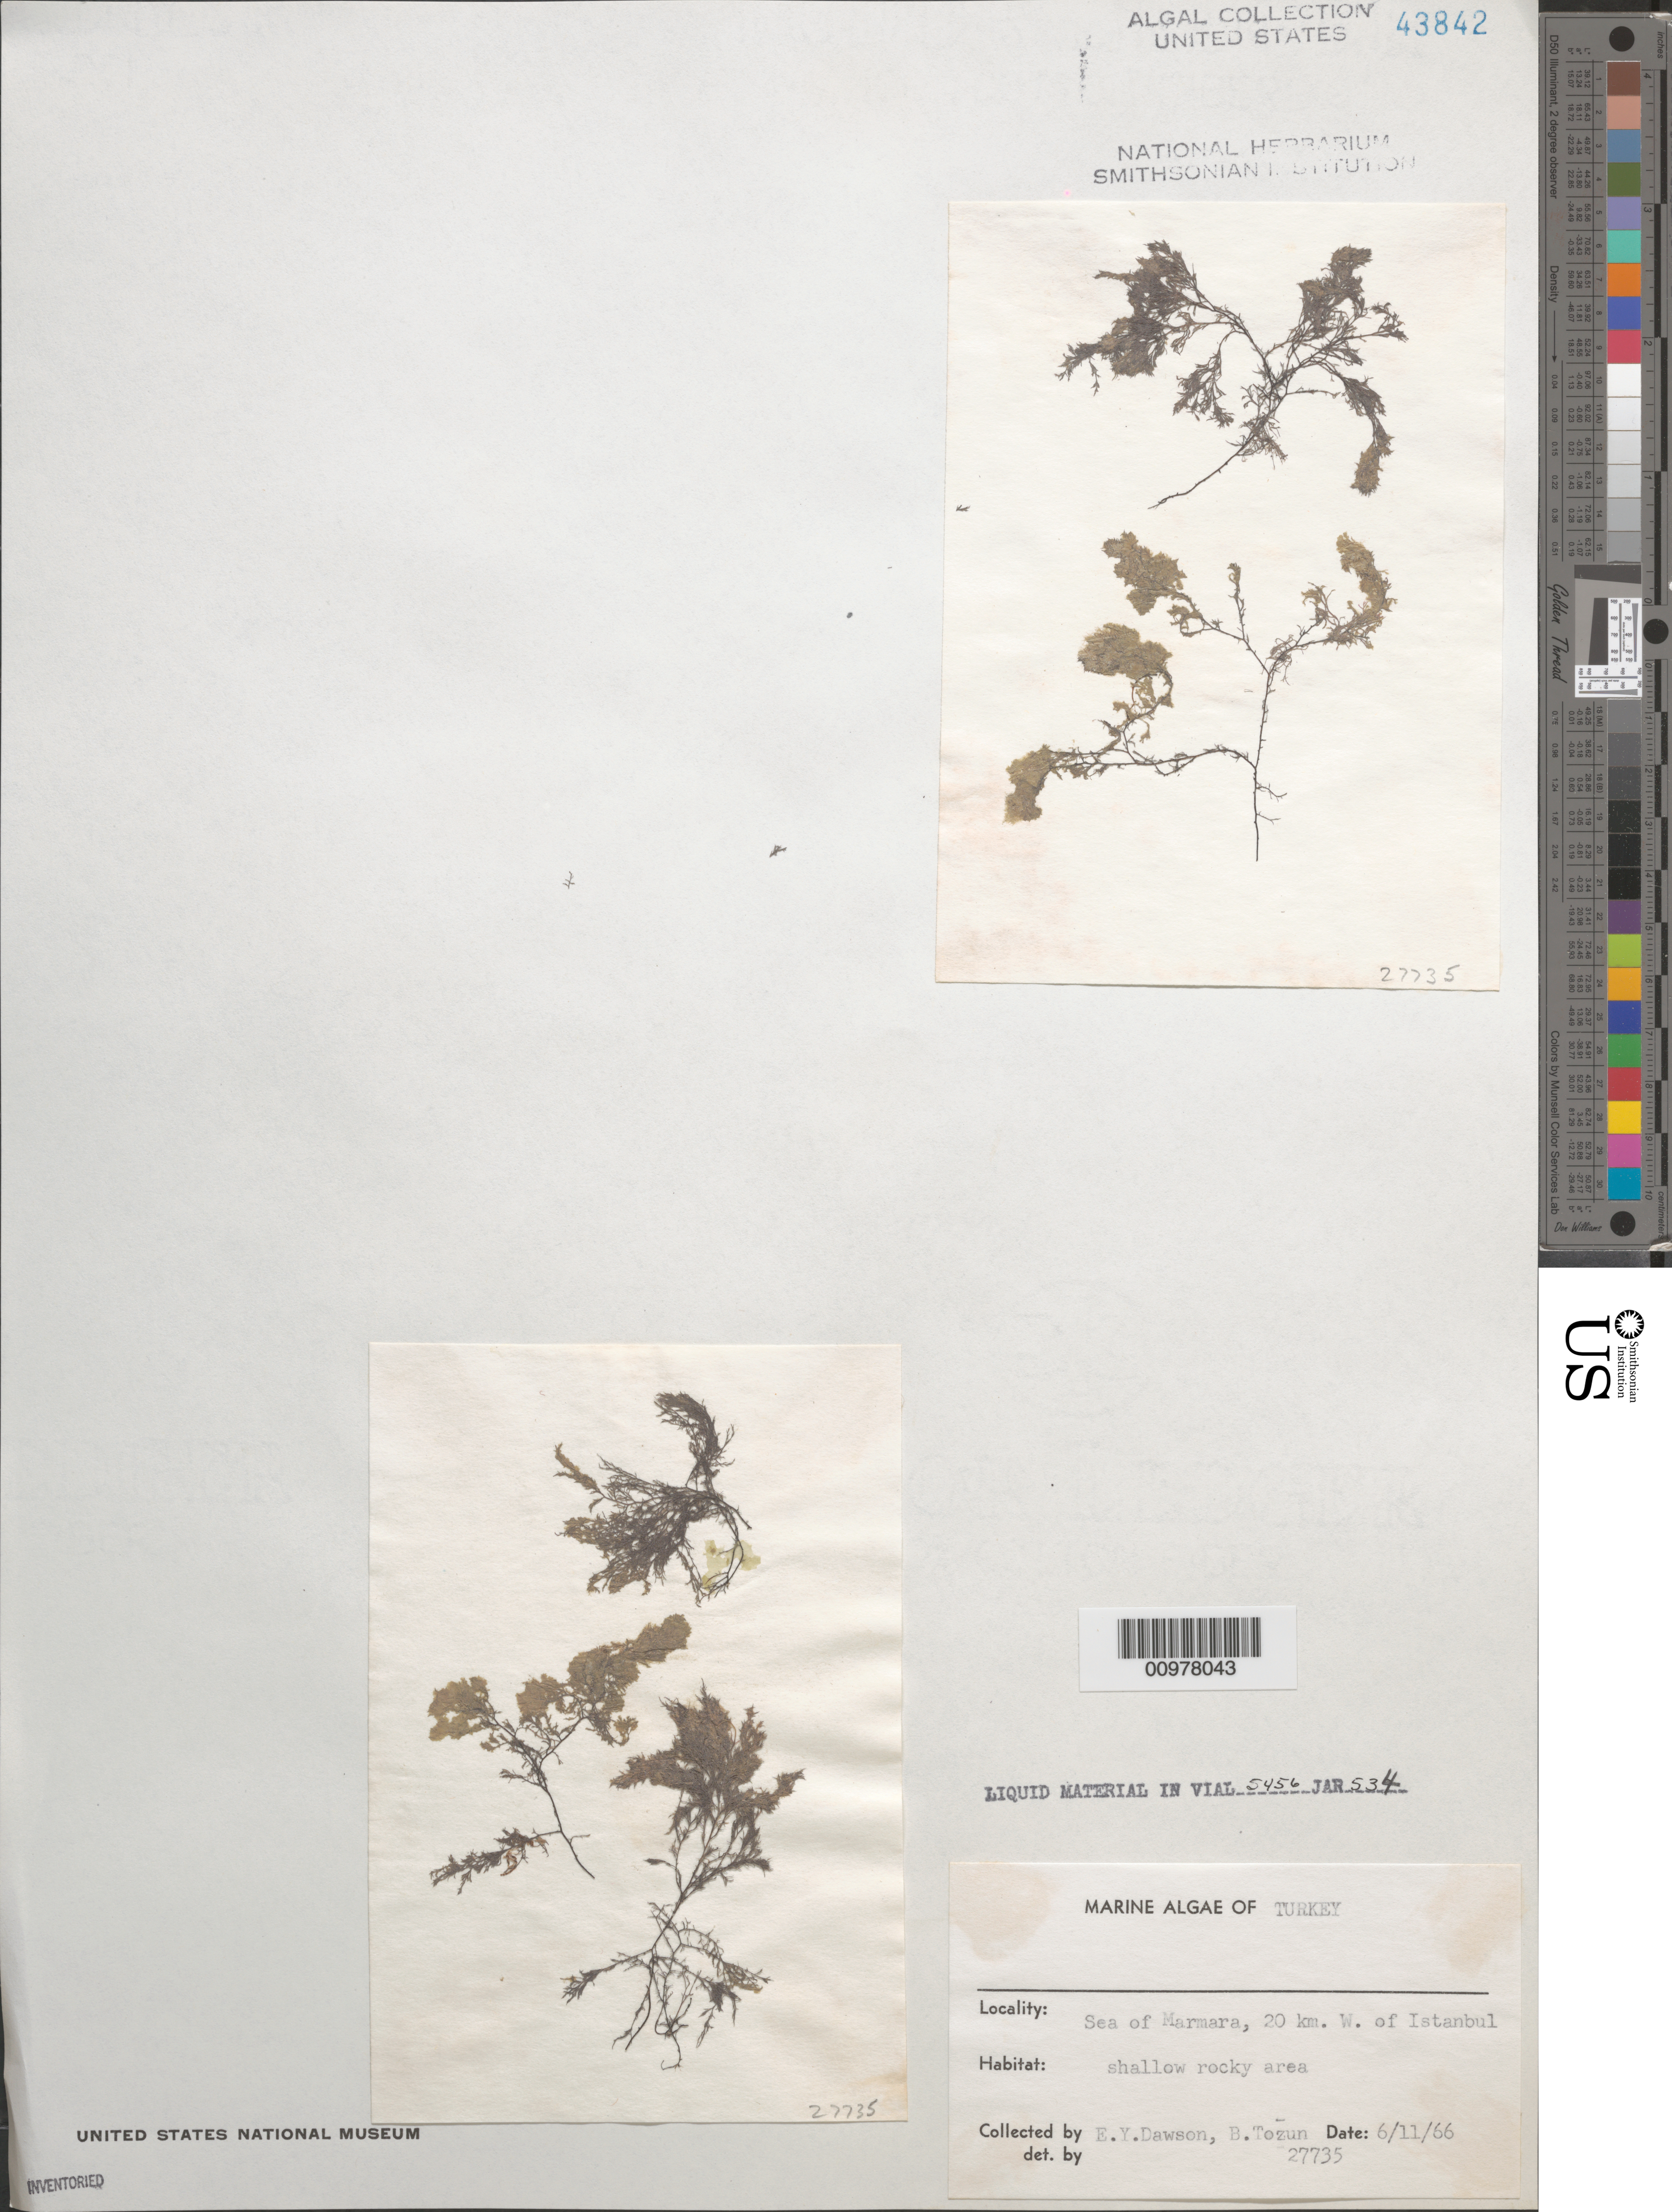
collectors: E. Y. Dawson & B. Tozun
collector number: EYD 27735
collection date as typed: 11 Jun 1966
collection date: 1966-06-11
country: Turkey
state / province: Istanbul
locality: Sea of Marmara, 20 km west of Istanbul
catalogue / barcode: US 43842